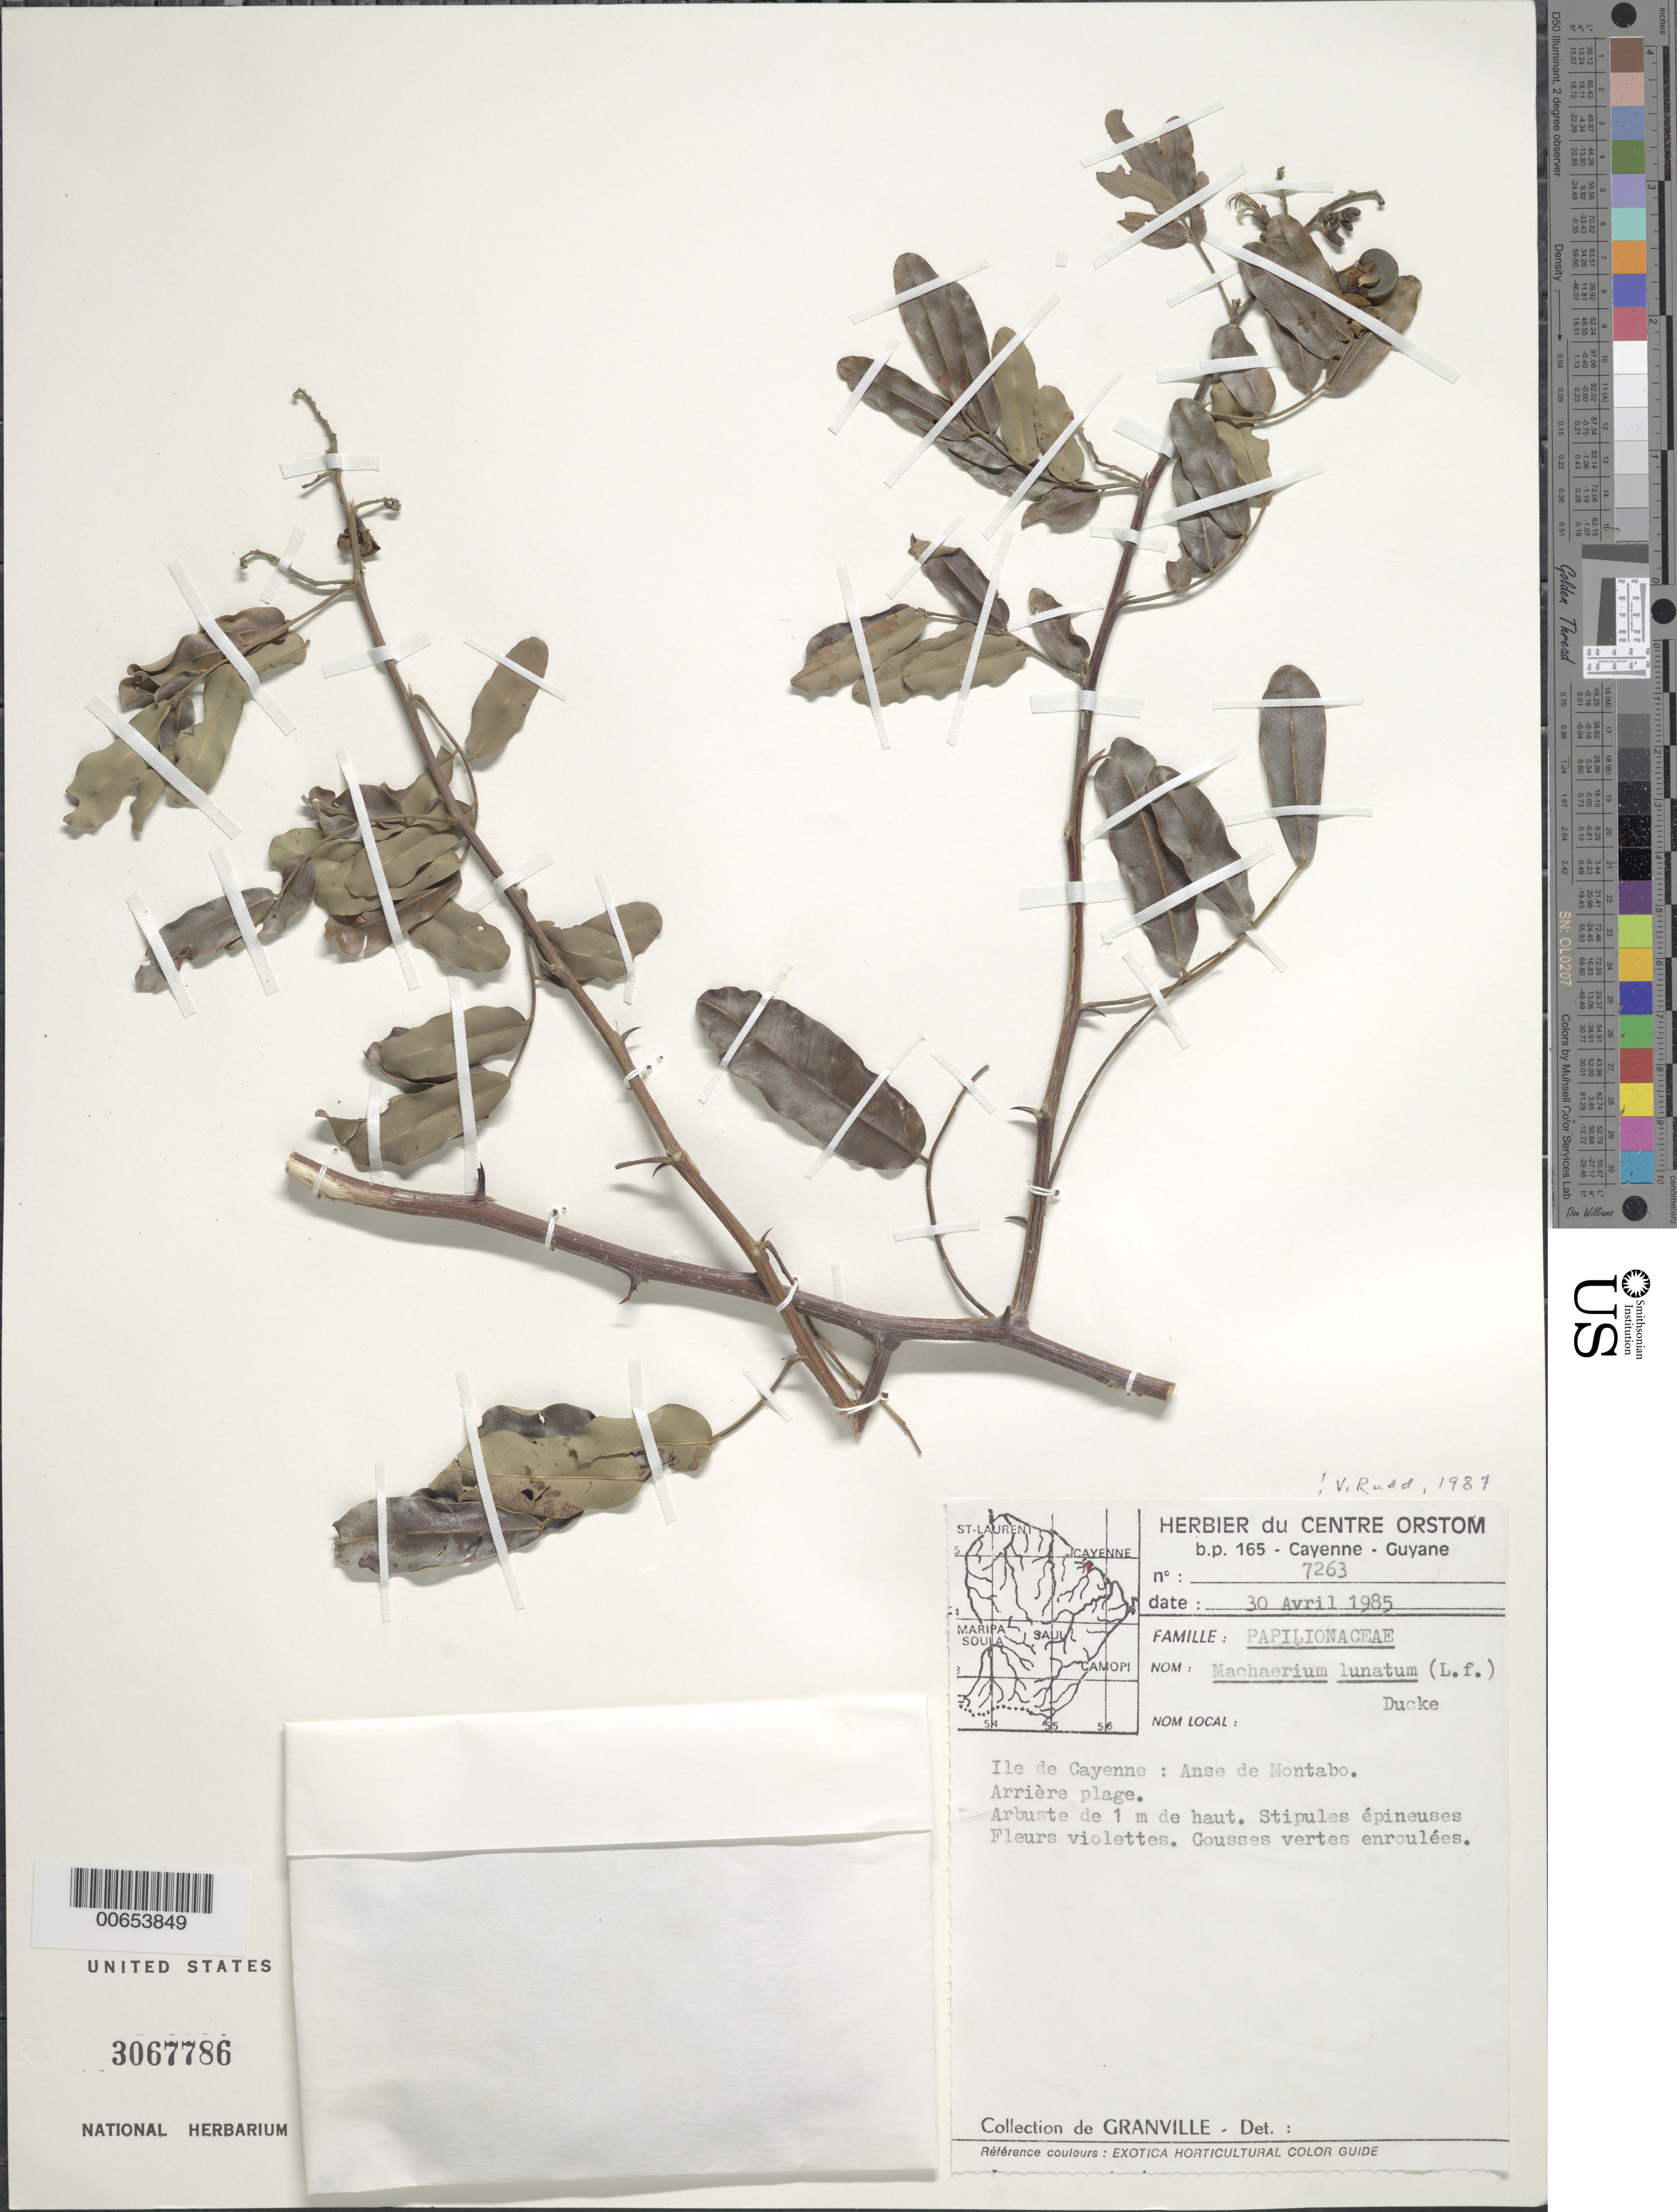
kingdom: Plantae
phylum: Tracheophyta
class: Magnoliopsida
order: Fabales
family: Fabaceae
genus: Machaerium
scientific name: Machaerium lunatum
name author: (L. f.) Ducke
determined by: Rudd, V. E.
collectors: J.-J. de Granville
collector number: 7263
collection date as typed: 30-Apr-85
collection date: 1985-04-30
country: French Guiana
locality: Ile de Cayenne, Montabo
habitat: Arriere, plage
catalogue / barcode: US 3067786